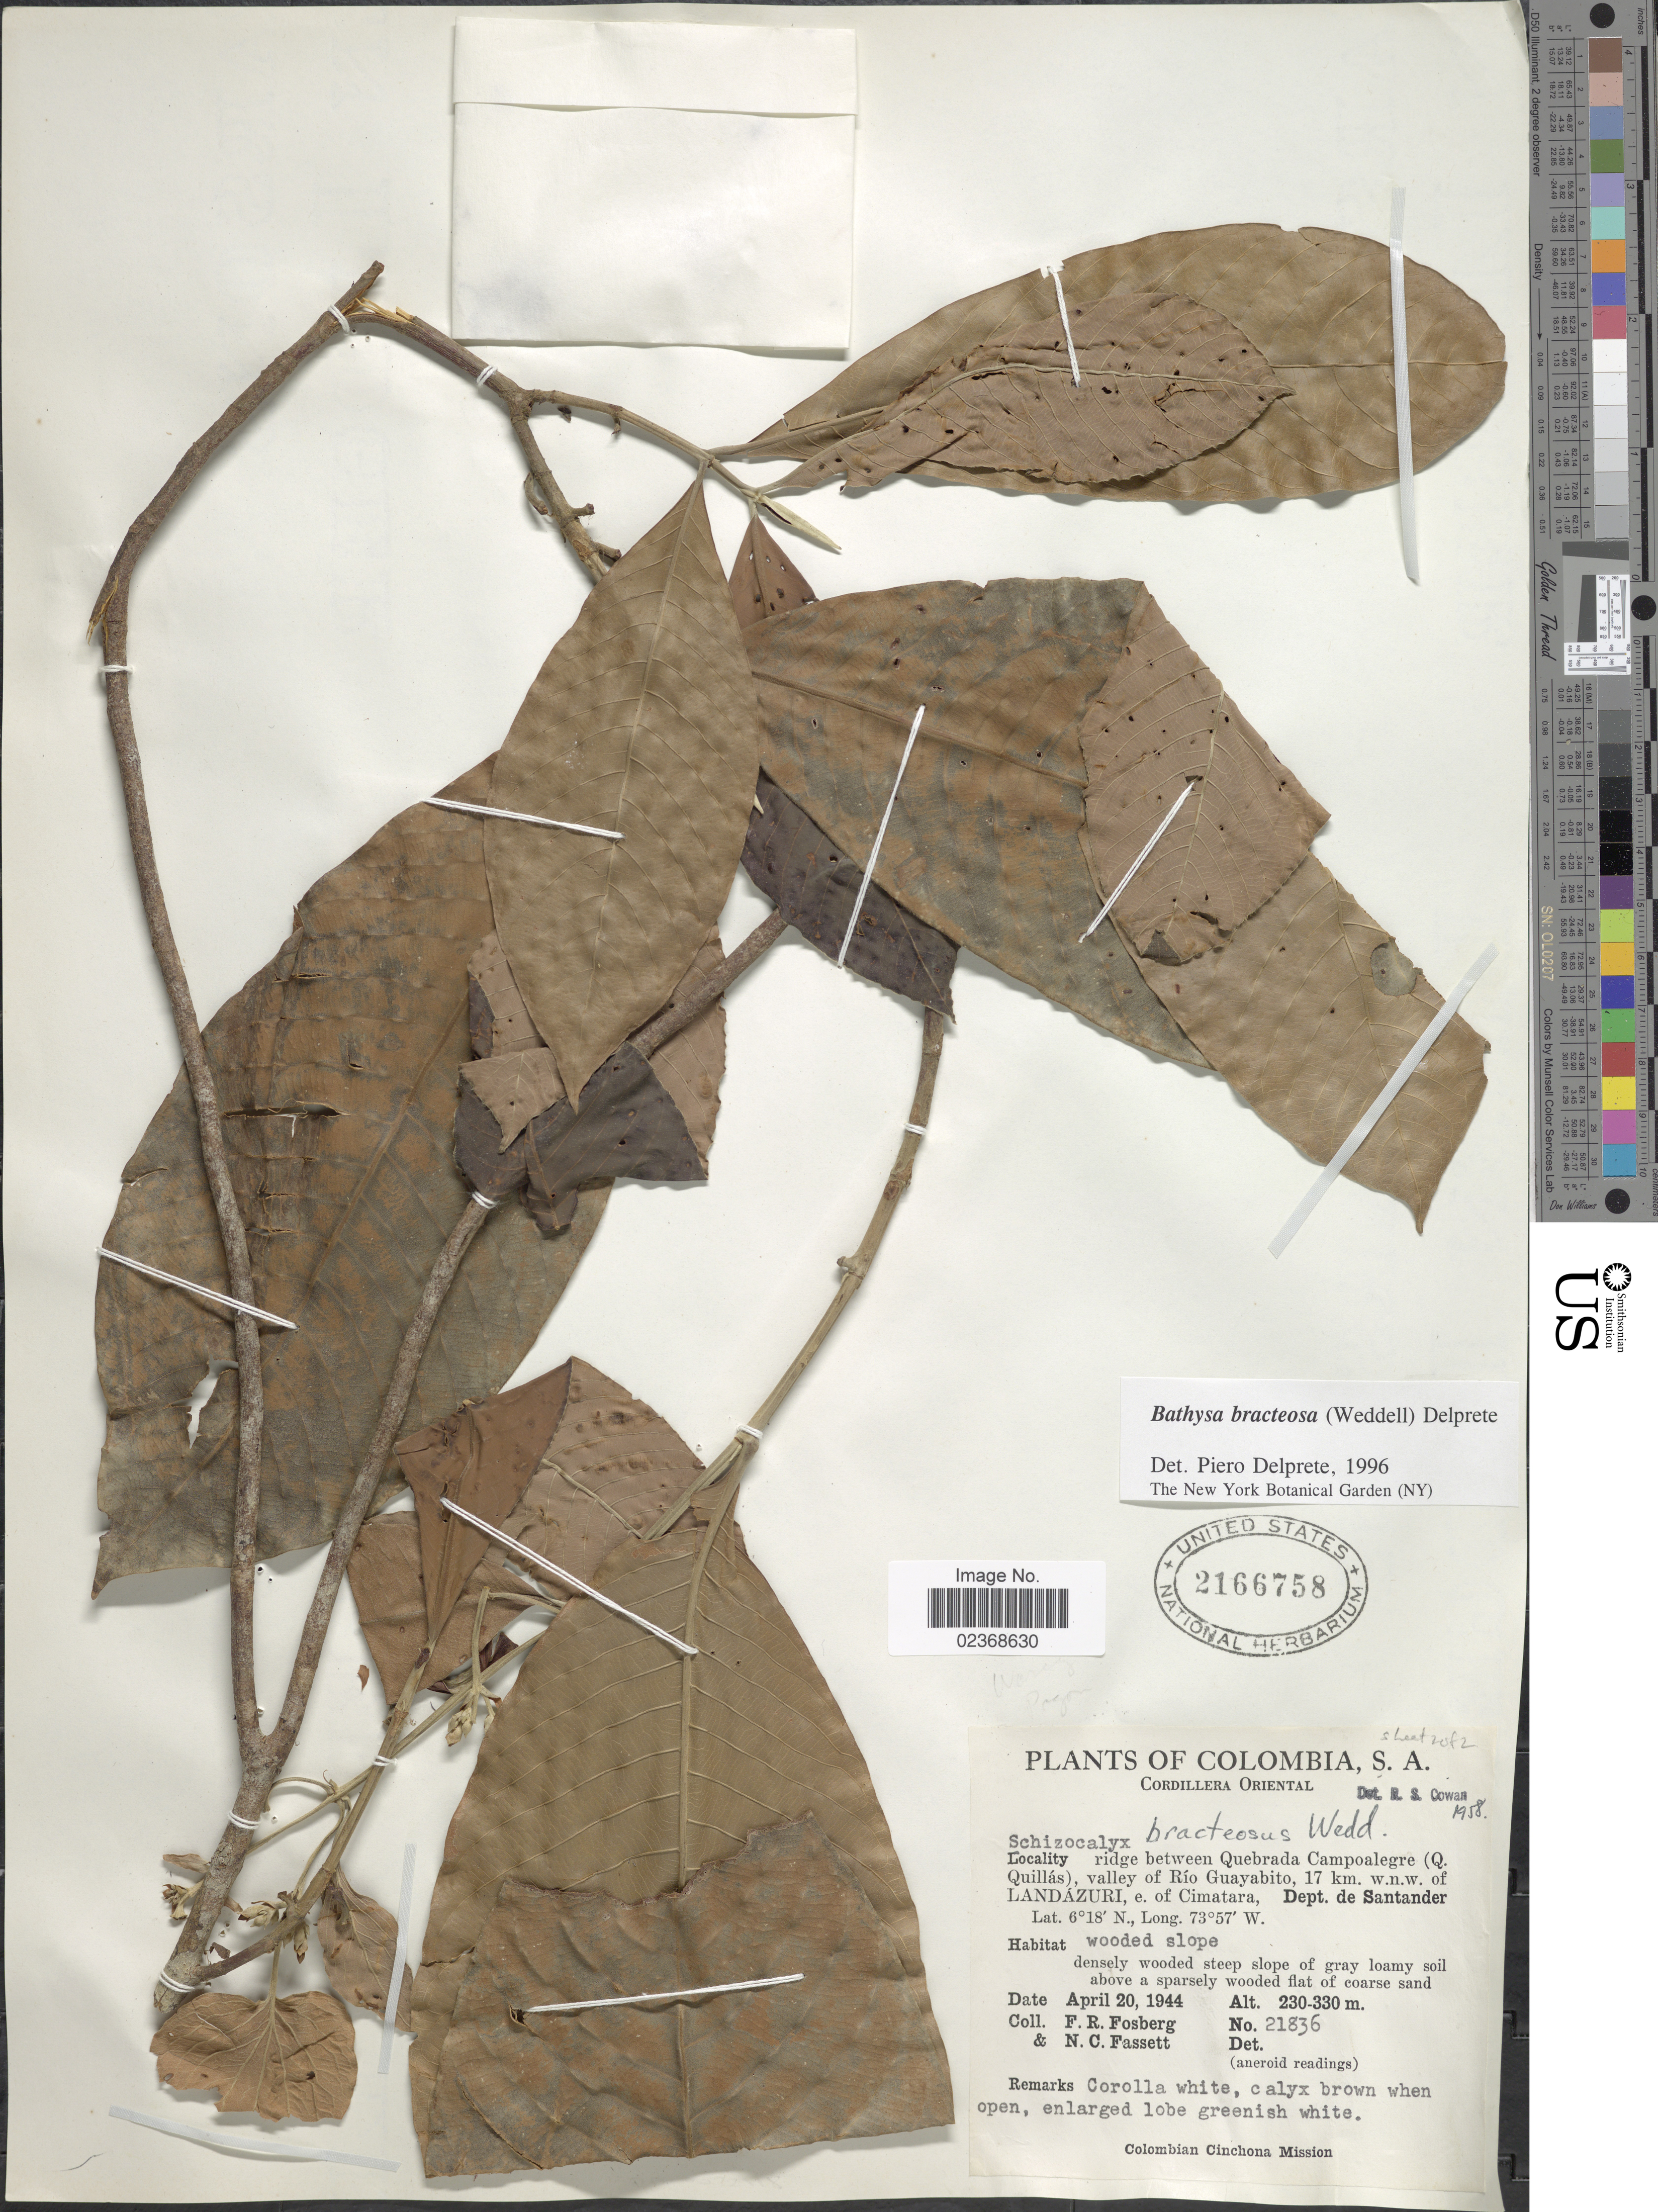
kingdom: Plantae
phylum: Tracheophyta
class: Magnoliopsida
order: Gentianales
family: Rubiaceae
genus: Schizocalyx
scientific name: Schizocalyx bracteosus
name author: Wedd.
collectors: F. R. Fosberg & N. C. Fassett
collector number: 21836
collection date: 1944-04-20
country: Colombia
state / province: Santander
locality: Cordillera Oriental, ridge between Quebrada Campoalegre (Q. Quillas), valley of Rio Guayabito, 17 km. w.n.w. of Landazuri, e. of Cimatara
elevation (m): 230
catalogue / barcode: US 2166758